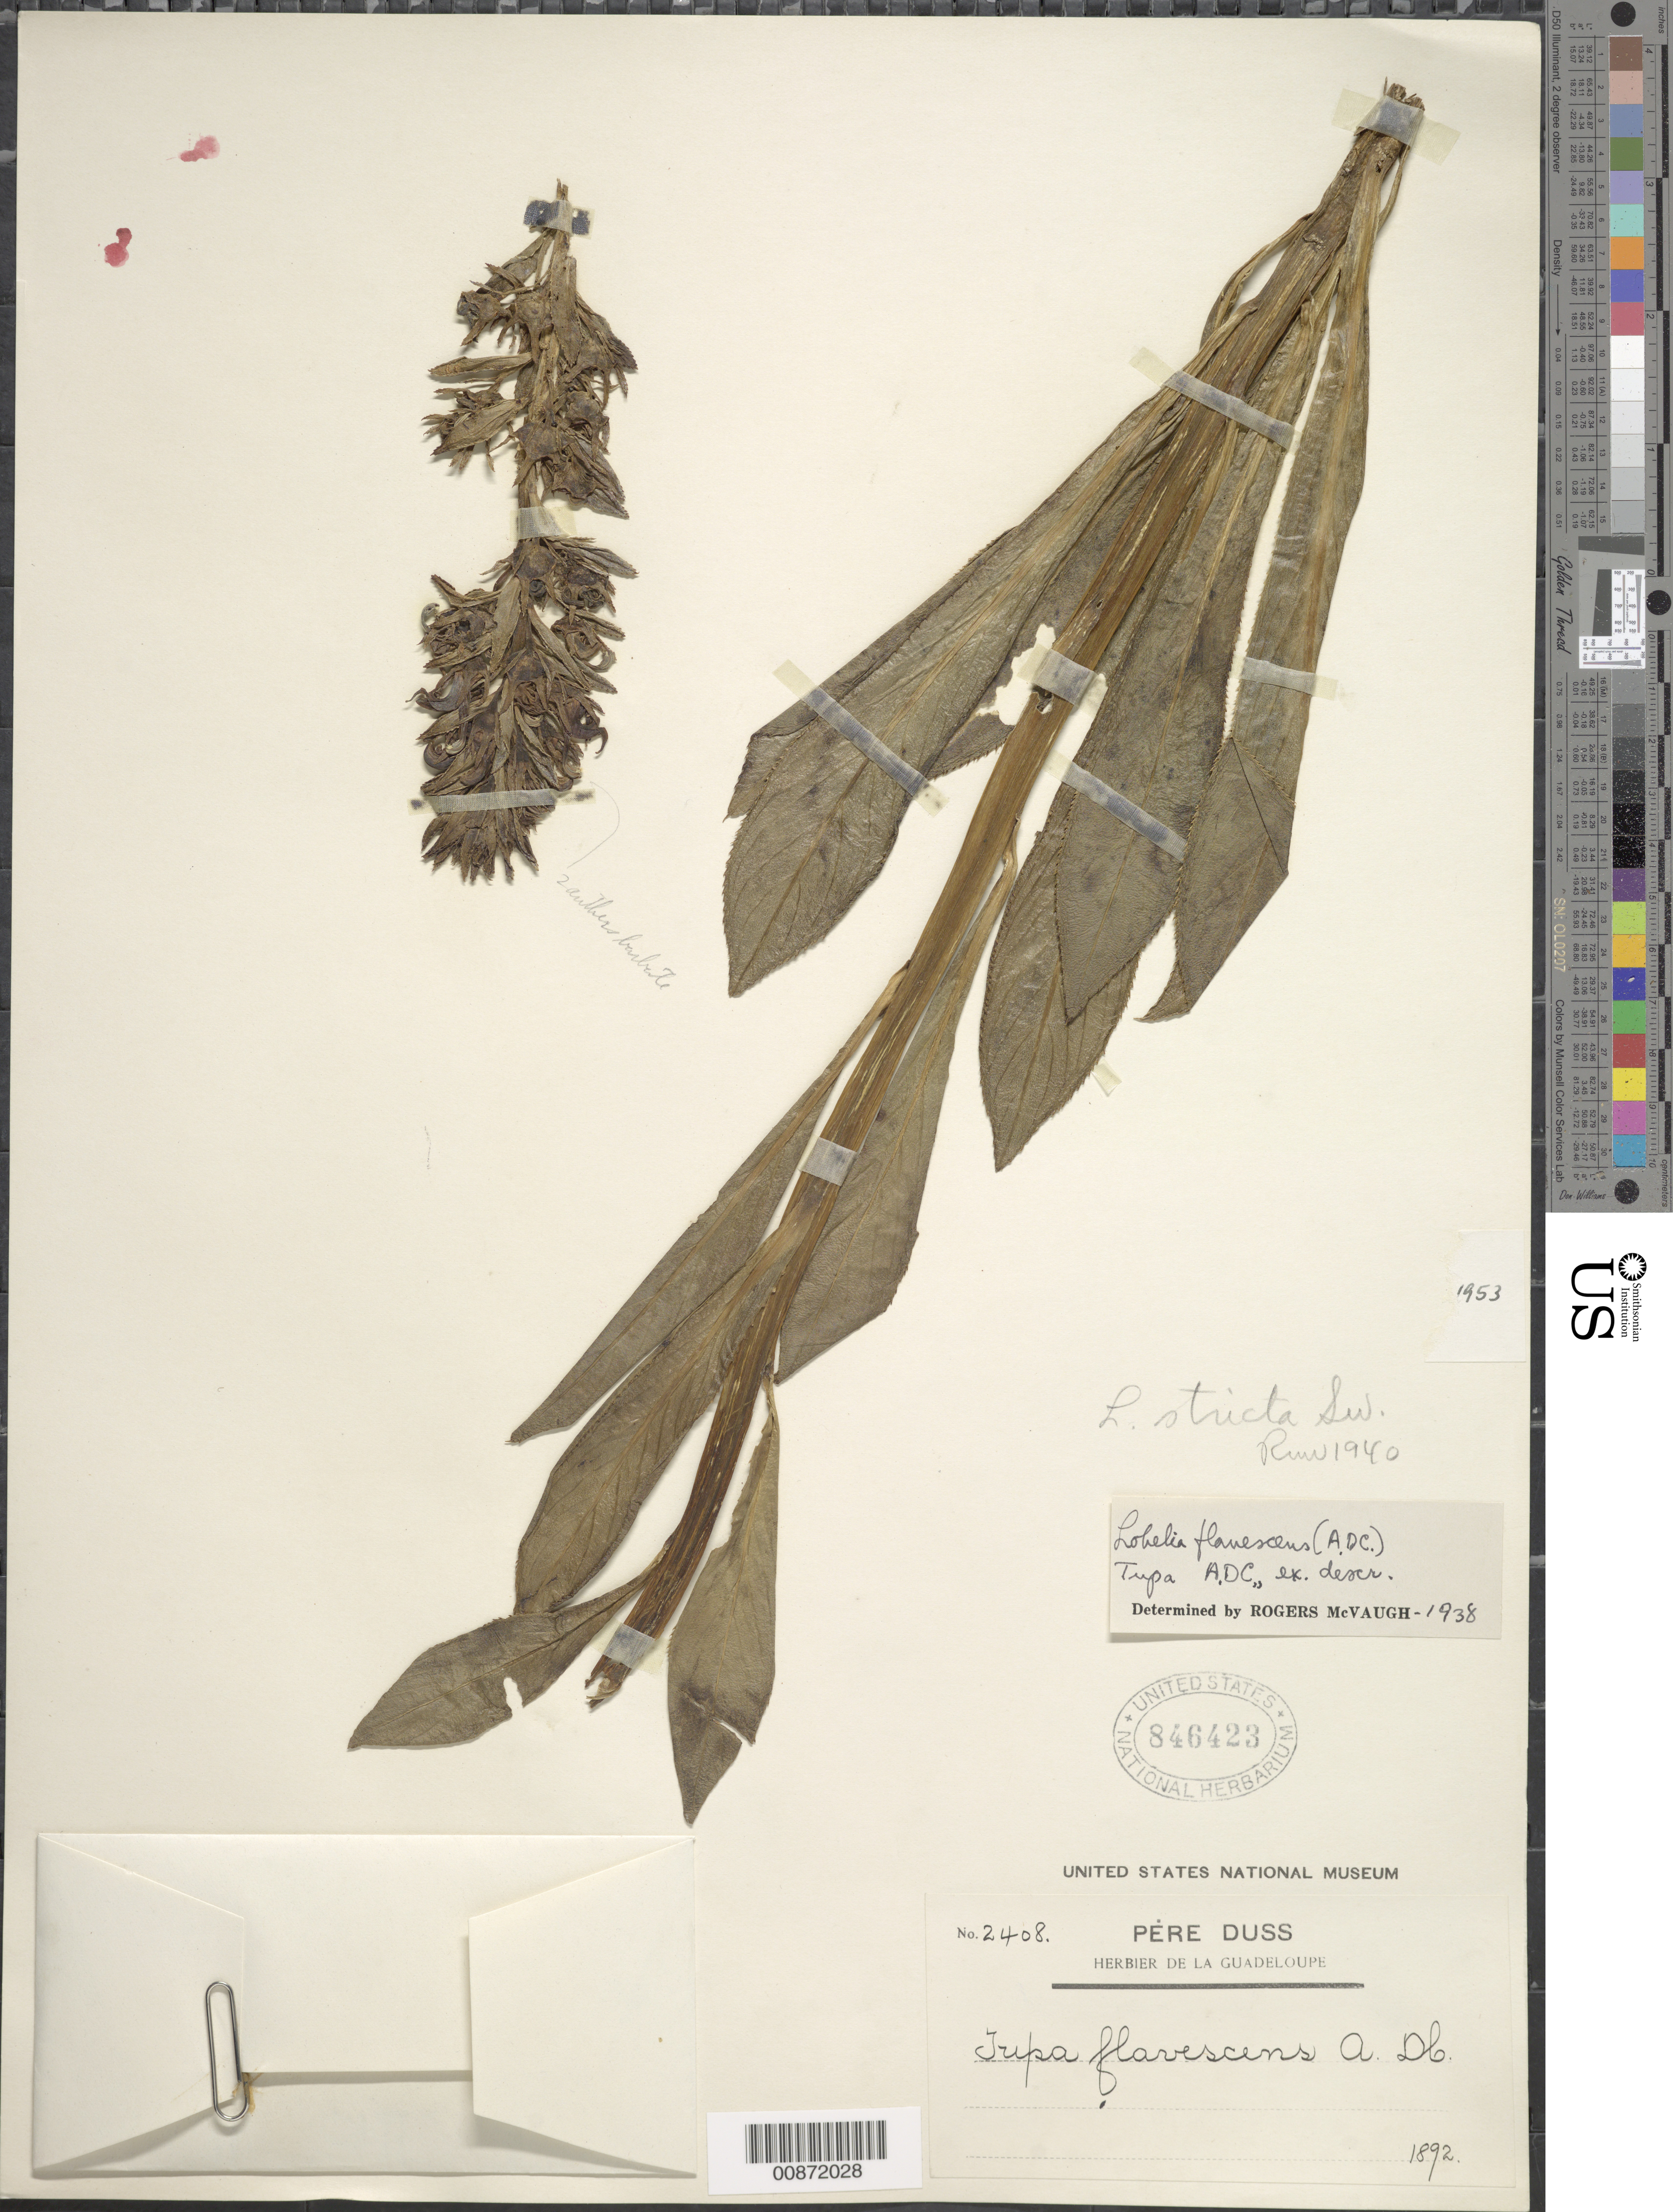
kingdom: Plantae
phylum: Tracheophyta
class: Magnoliopsida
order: Asterales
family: Campanulaceae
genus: Lobelia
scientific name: Lobelia stricta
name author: Sw.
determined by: McVaugh, R.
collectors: Père Duss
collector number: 2408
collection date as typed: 1892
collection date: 1892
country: Guadeloupe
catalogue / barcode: US 846423